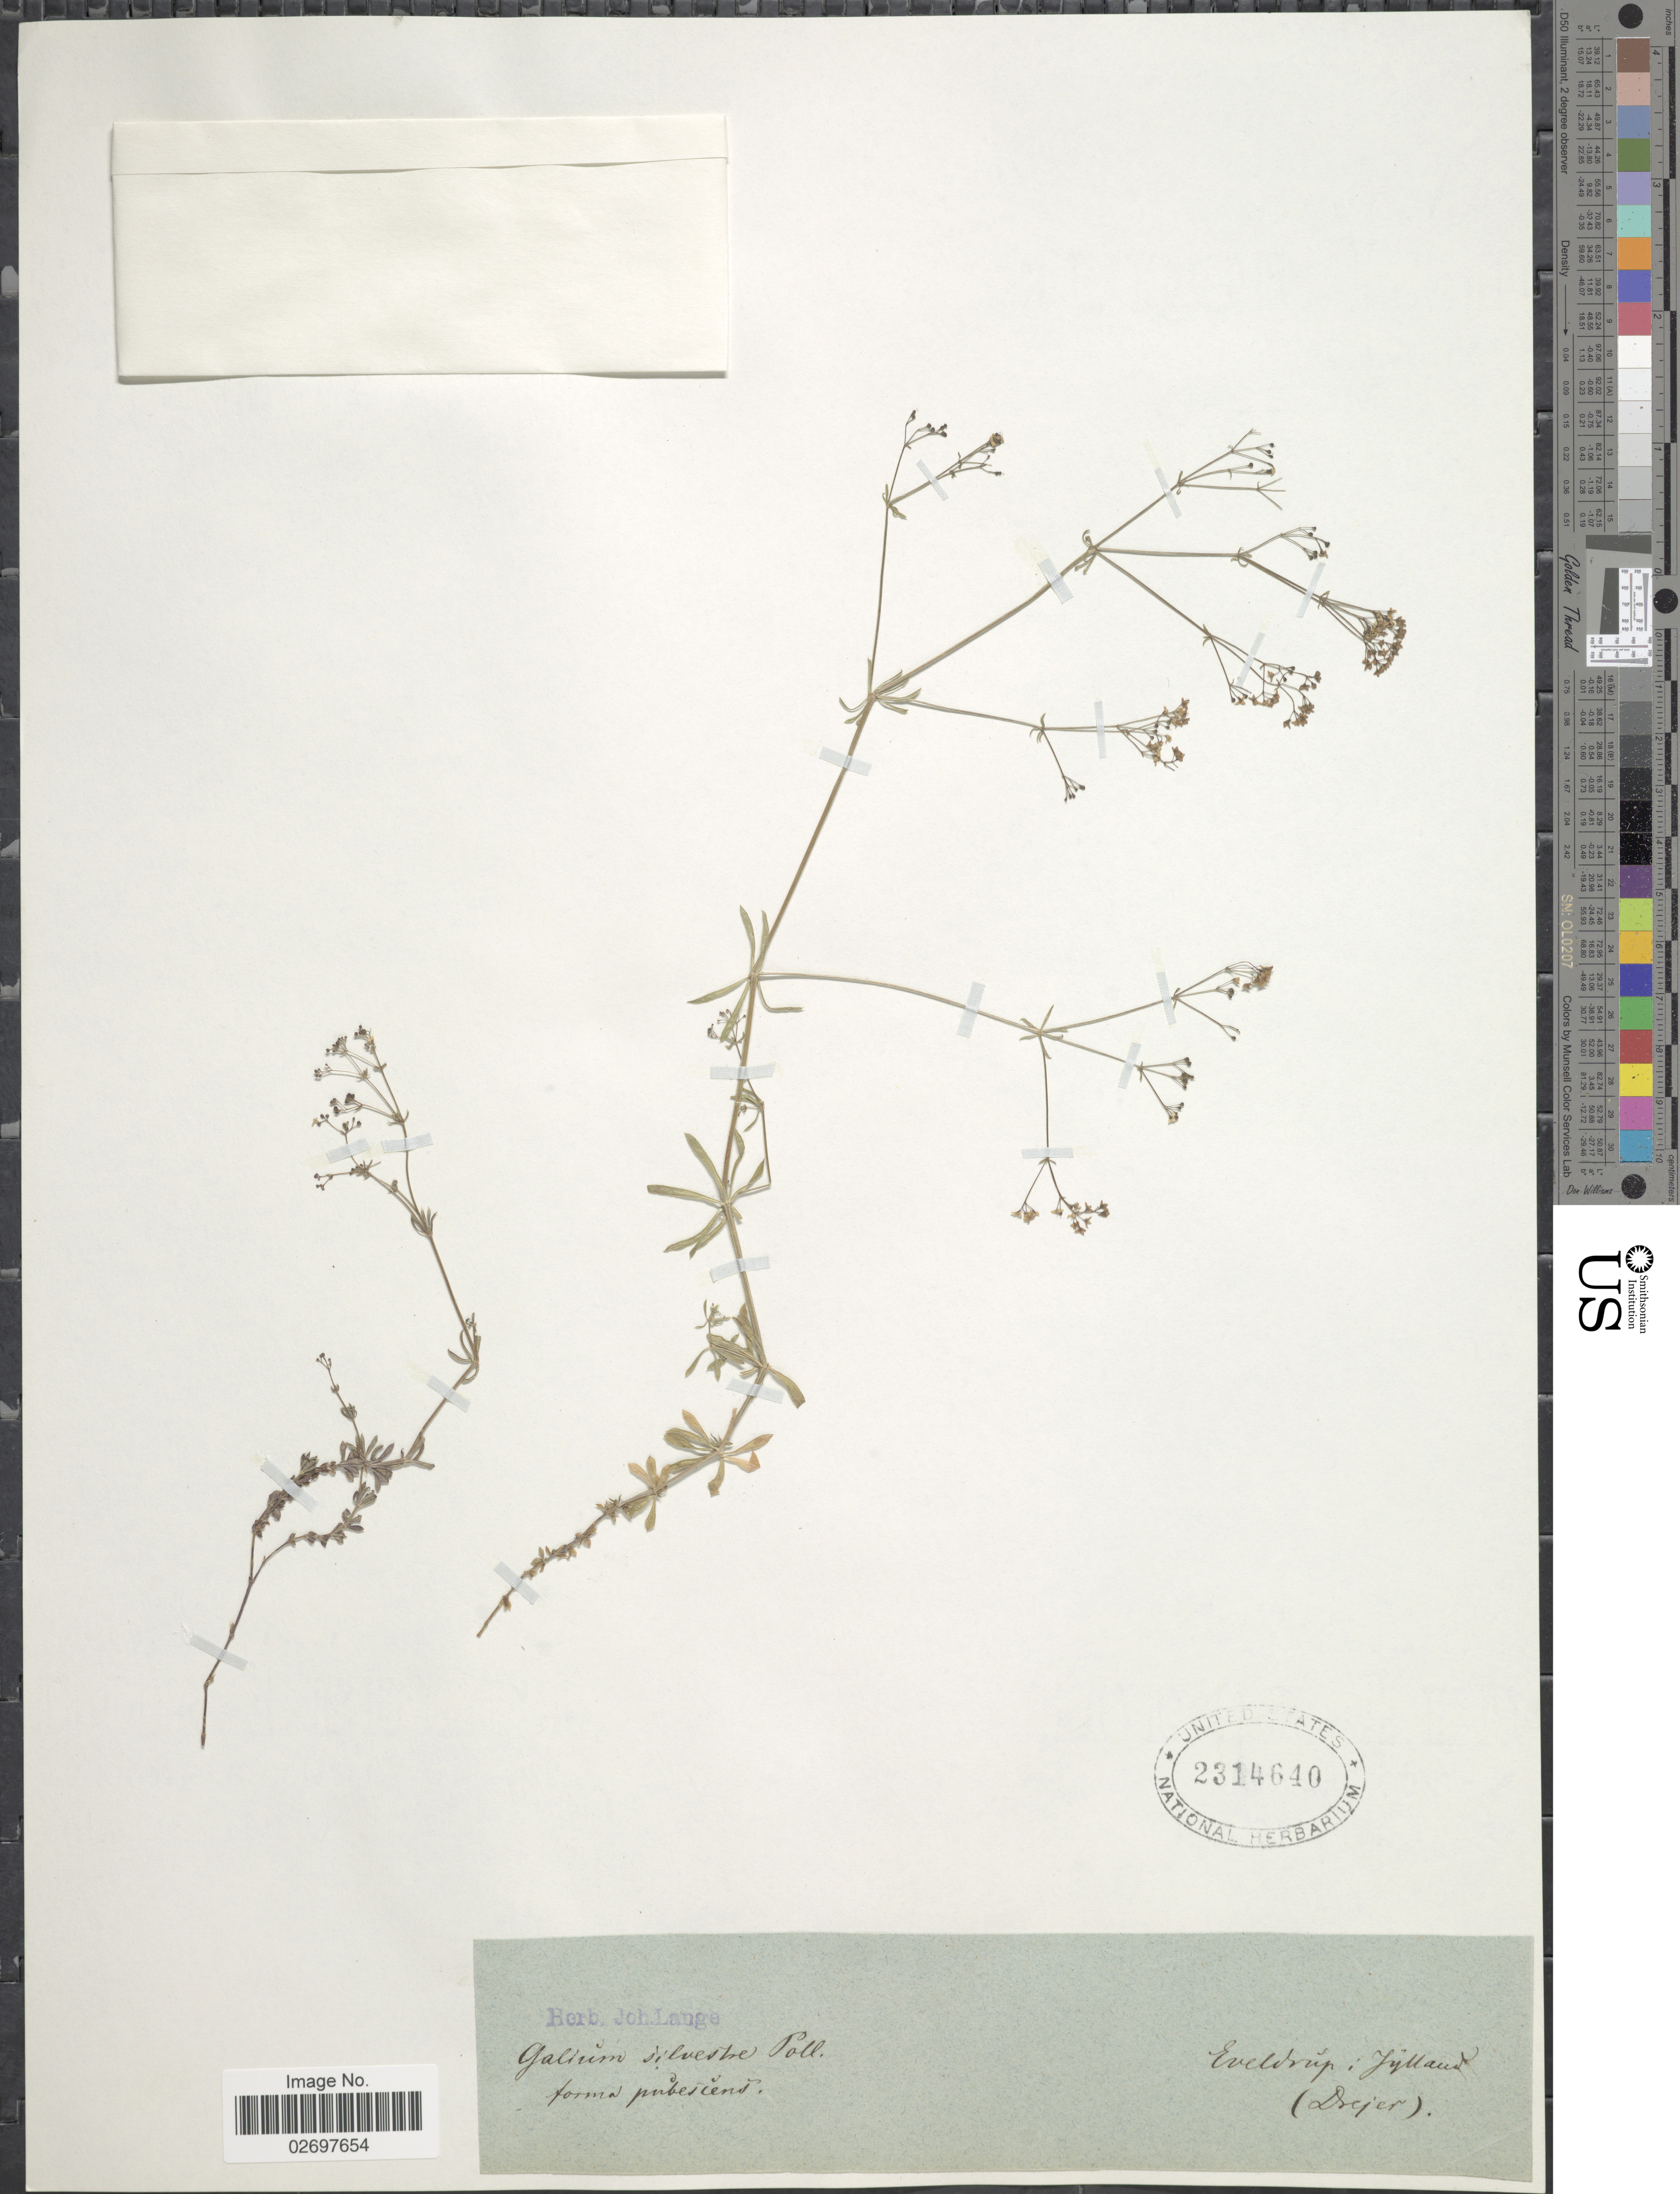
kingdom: Plantae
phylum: Tracheophyta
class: Magnoliopsida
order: Gentianales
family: Rubiaceae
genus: Galium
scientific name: Galium sylvestre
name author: Scop.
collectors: ex herb. Joh. Lange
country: Denmark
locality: Eveldrujn, Jylland.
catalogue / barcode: US 2314640